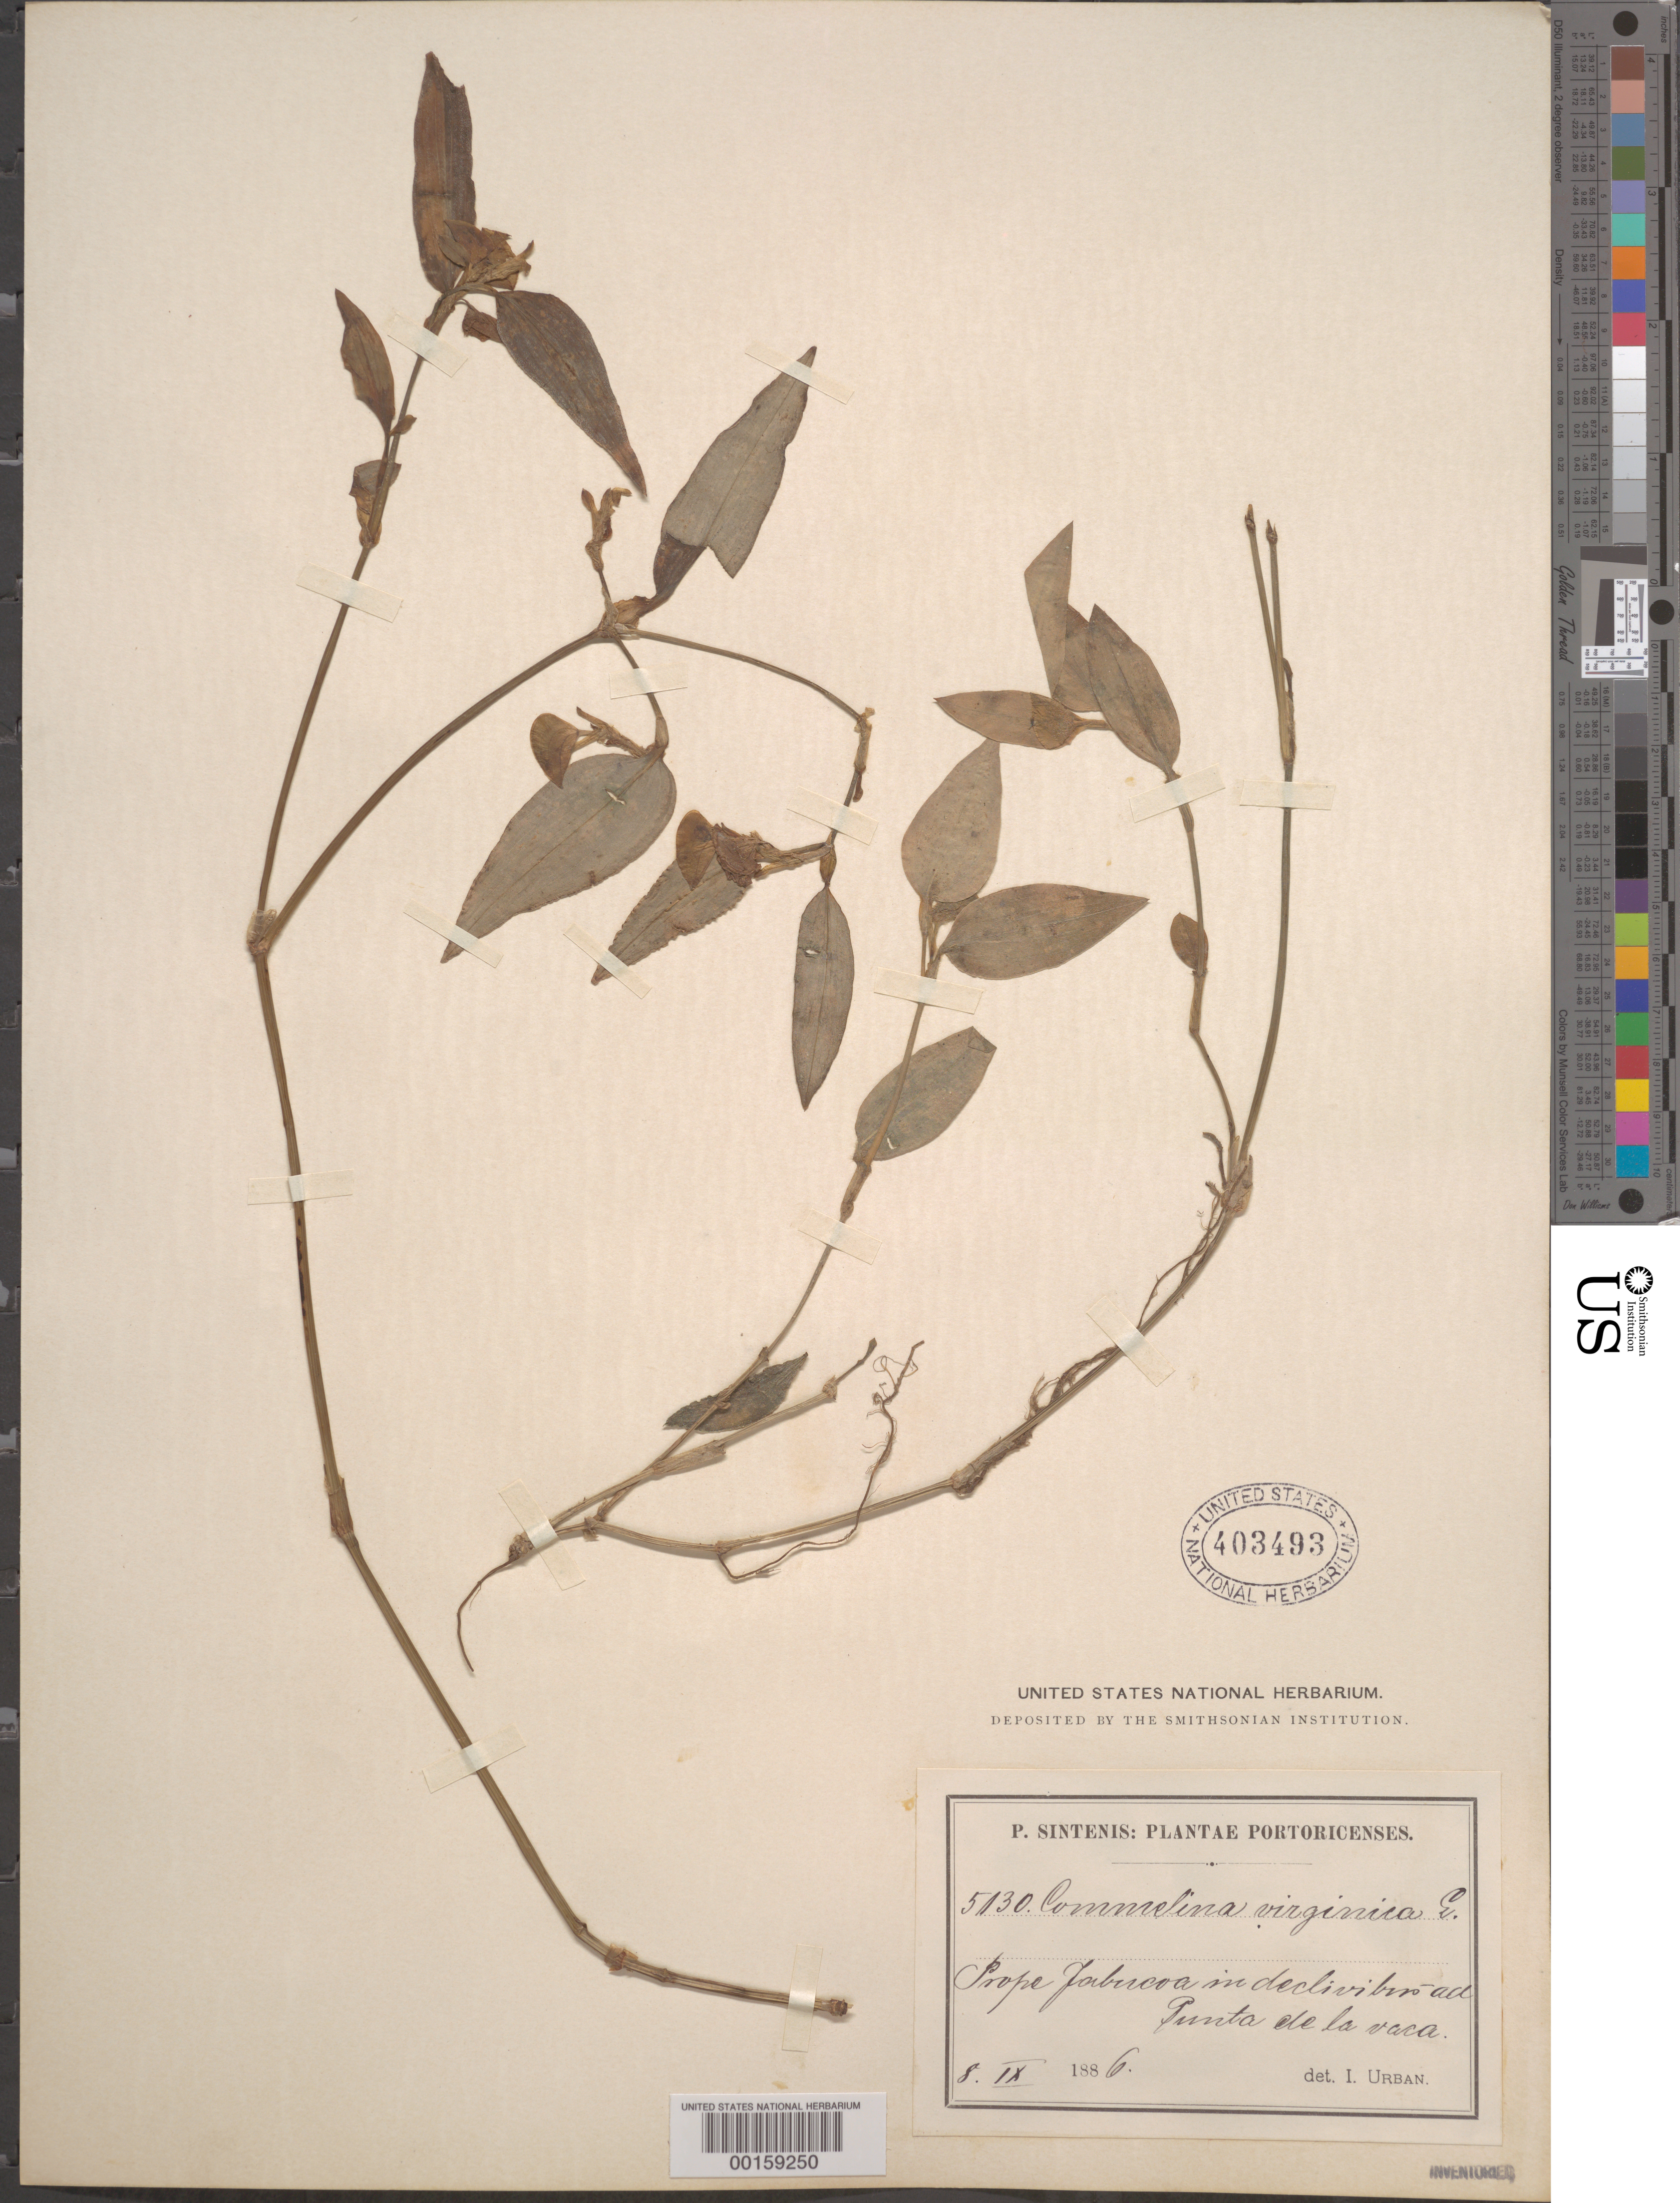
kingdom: Plantae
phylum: Tracheophyta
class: Liliopsida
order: Commelinales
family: Commelinaceae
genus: Commelina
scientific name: Commelina erecta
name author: L.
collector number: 5130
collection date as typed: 08 Sep 1886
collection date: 1886-09-08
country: Puerto Rico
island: Greater Antilles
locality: Sierra de Naguabo ad Rio Blanco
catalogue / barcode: US 403493